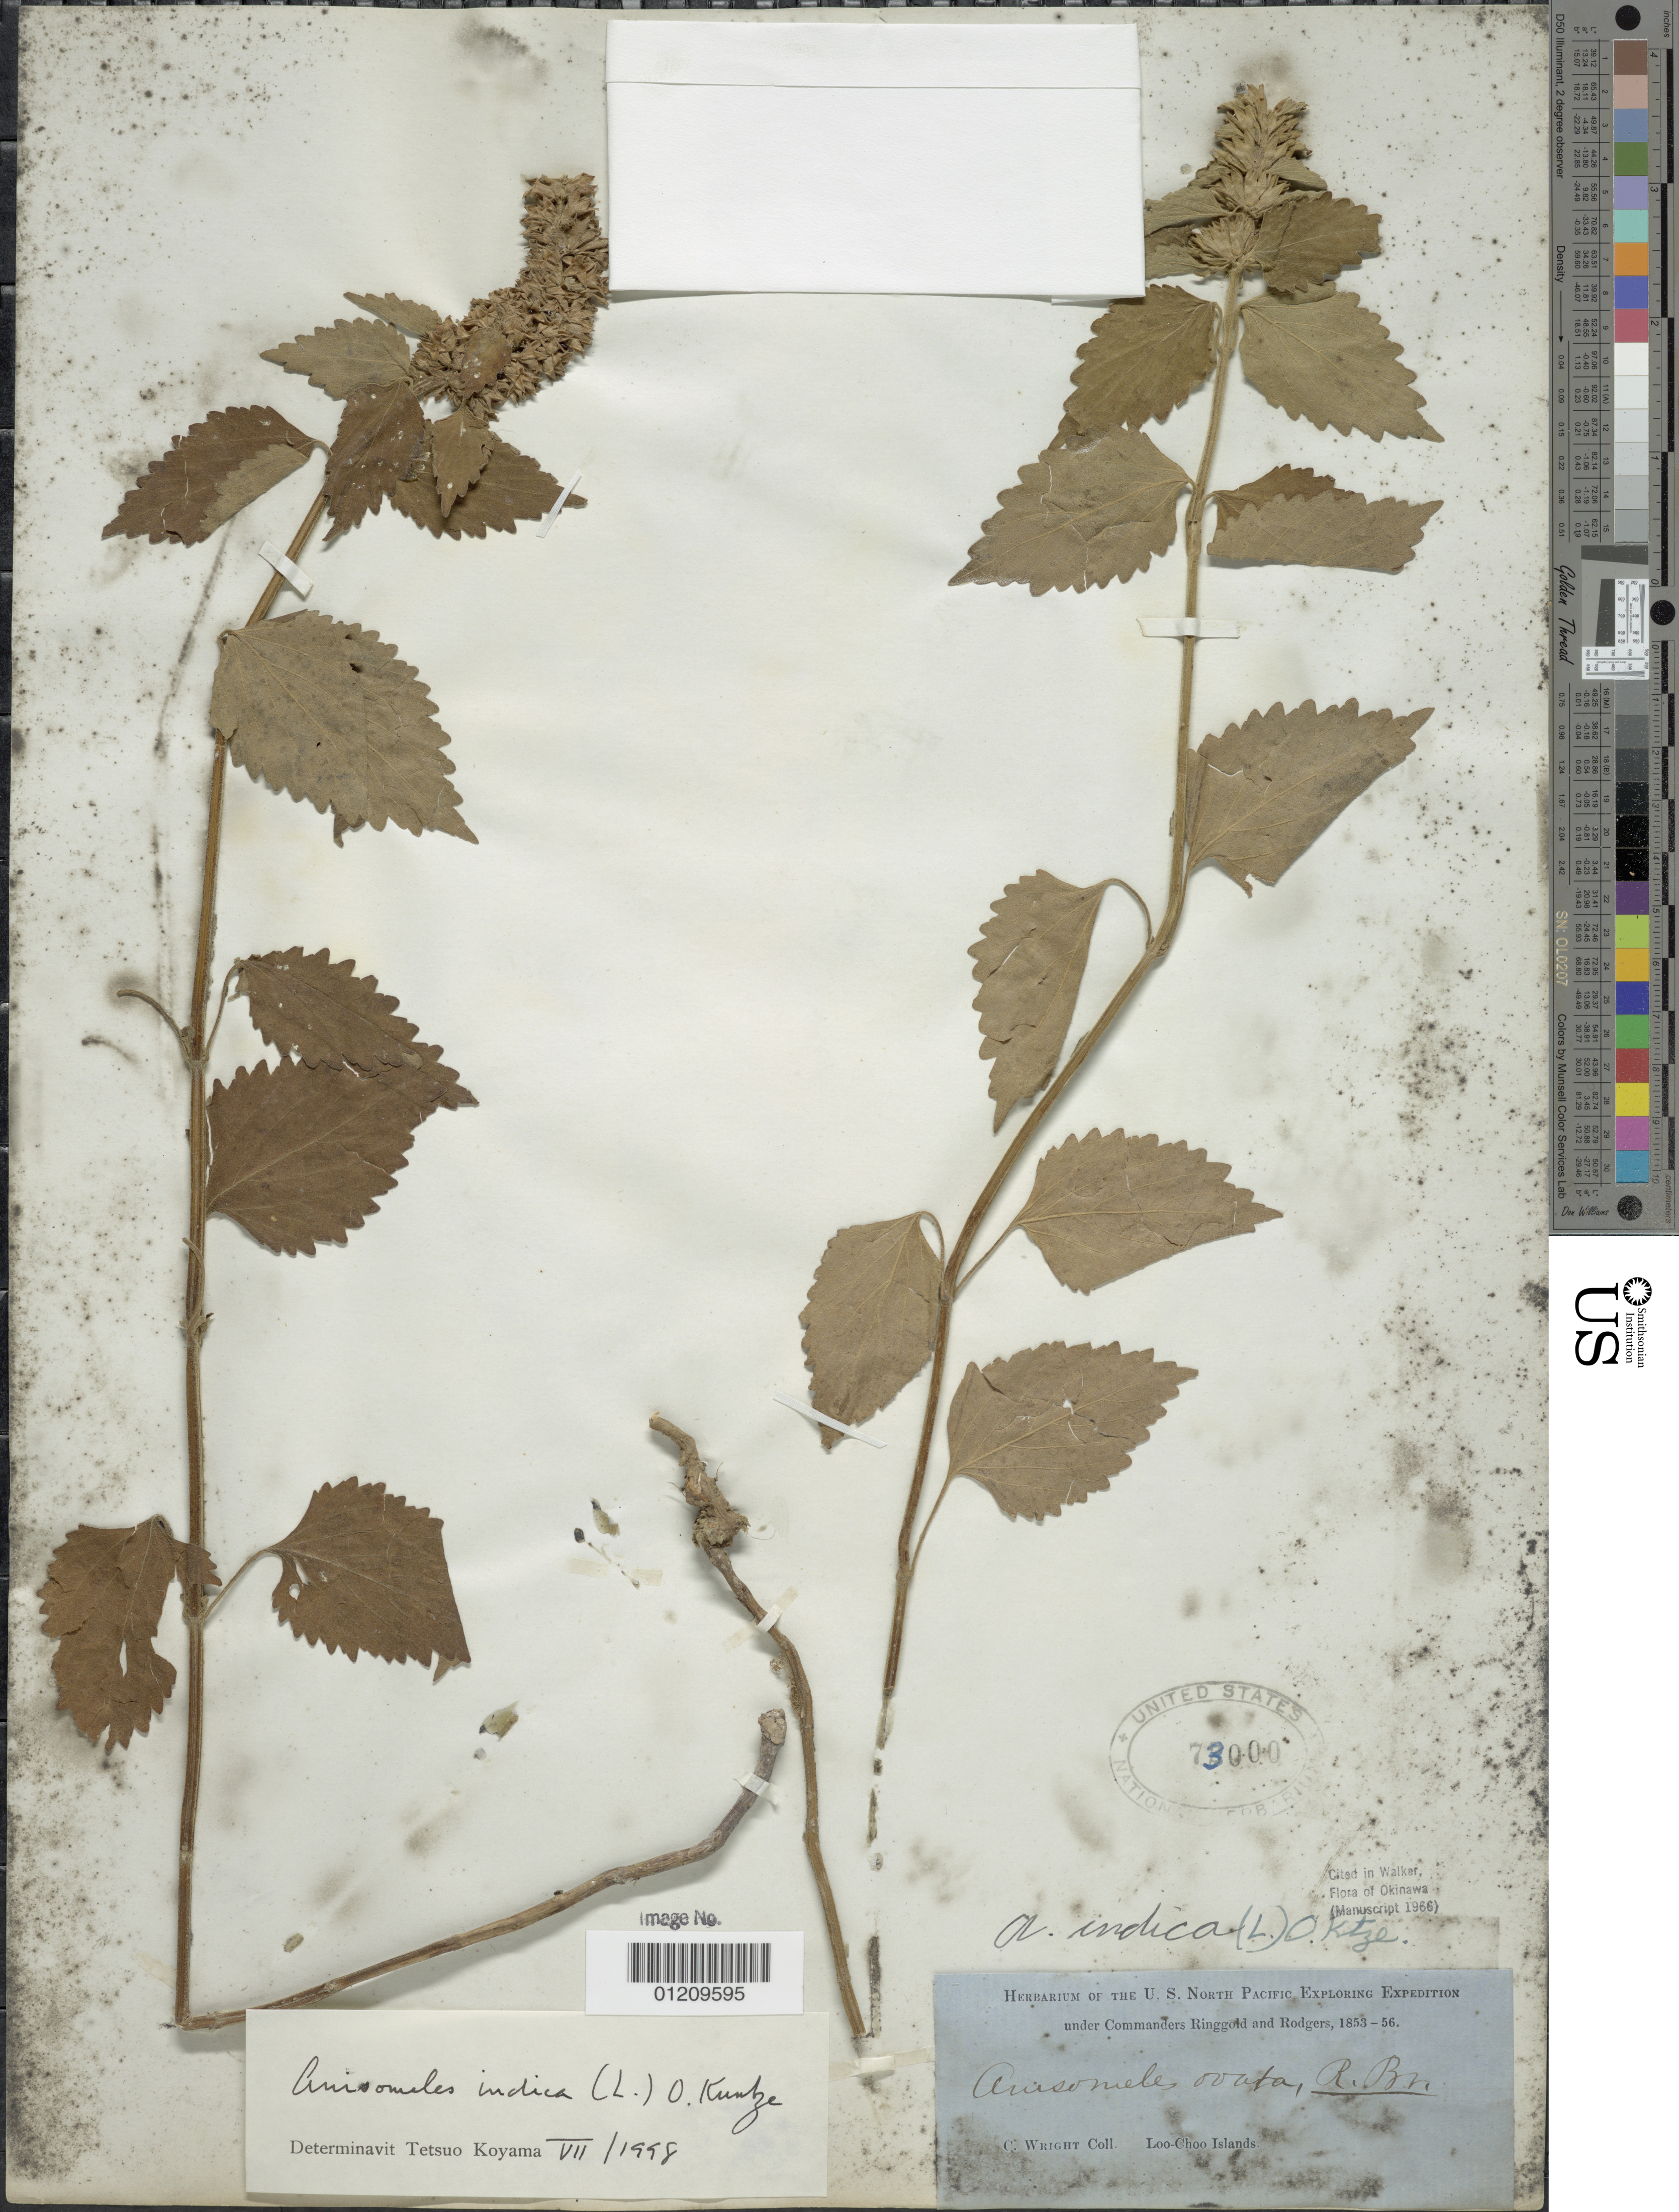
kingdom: Plantae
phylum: Tracheophyta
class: Magnoliopsida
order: Lamiales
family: Lamiaceae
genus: Anisomeles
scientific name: Anisomeles indica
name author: (L.) Kuntze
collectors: C. Wright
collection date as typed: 1853 to -- --- 1856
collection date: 1853/1856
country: Japan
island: Ryukyu Islands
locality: Loo Choo Islands.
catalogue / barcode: US 73000